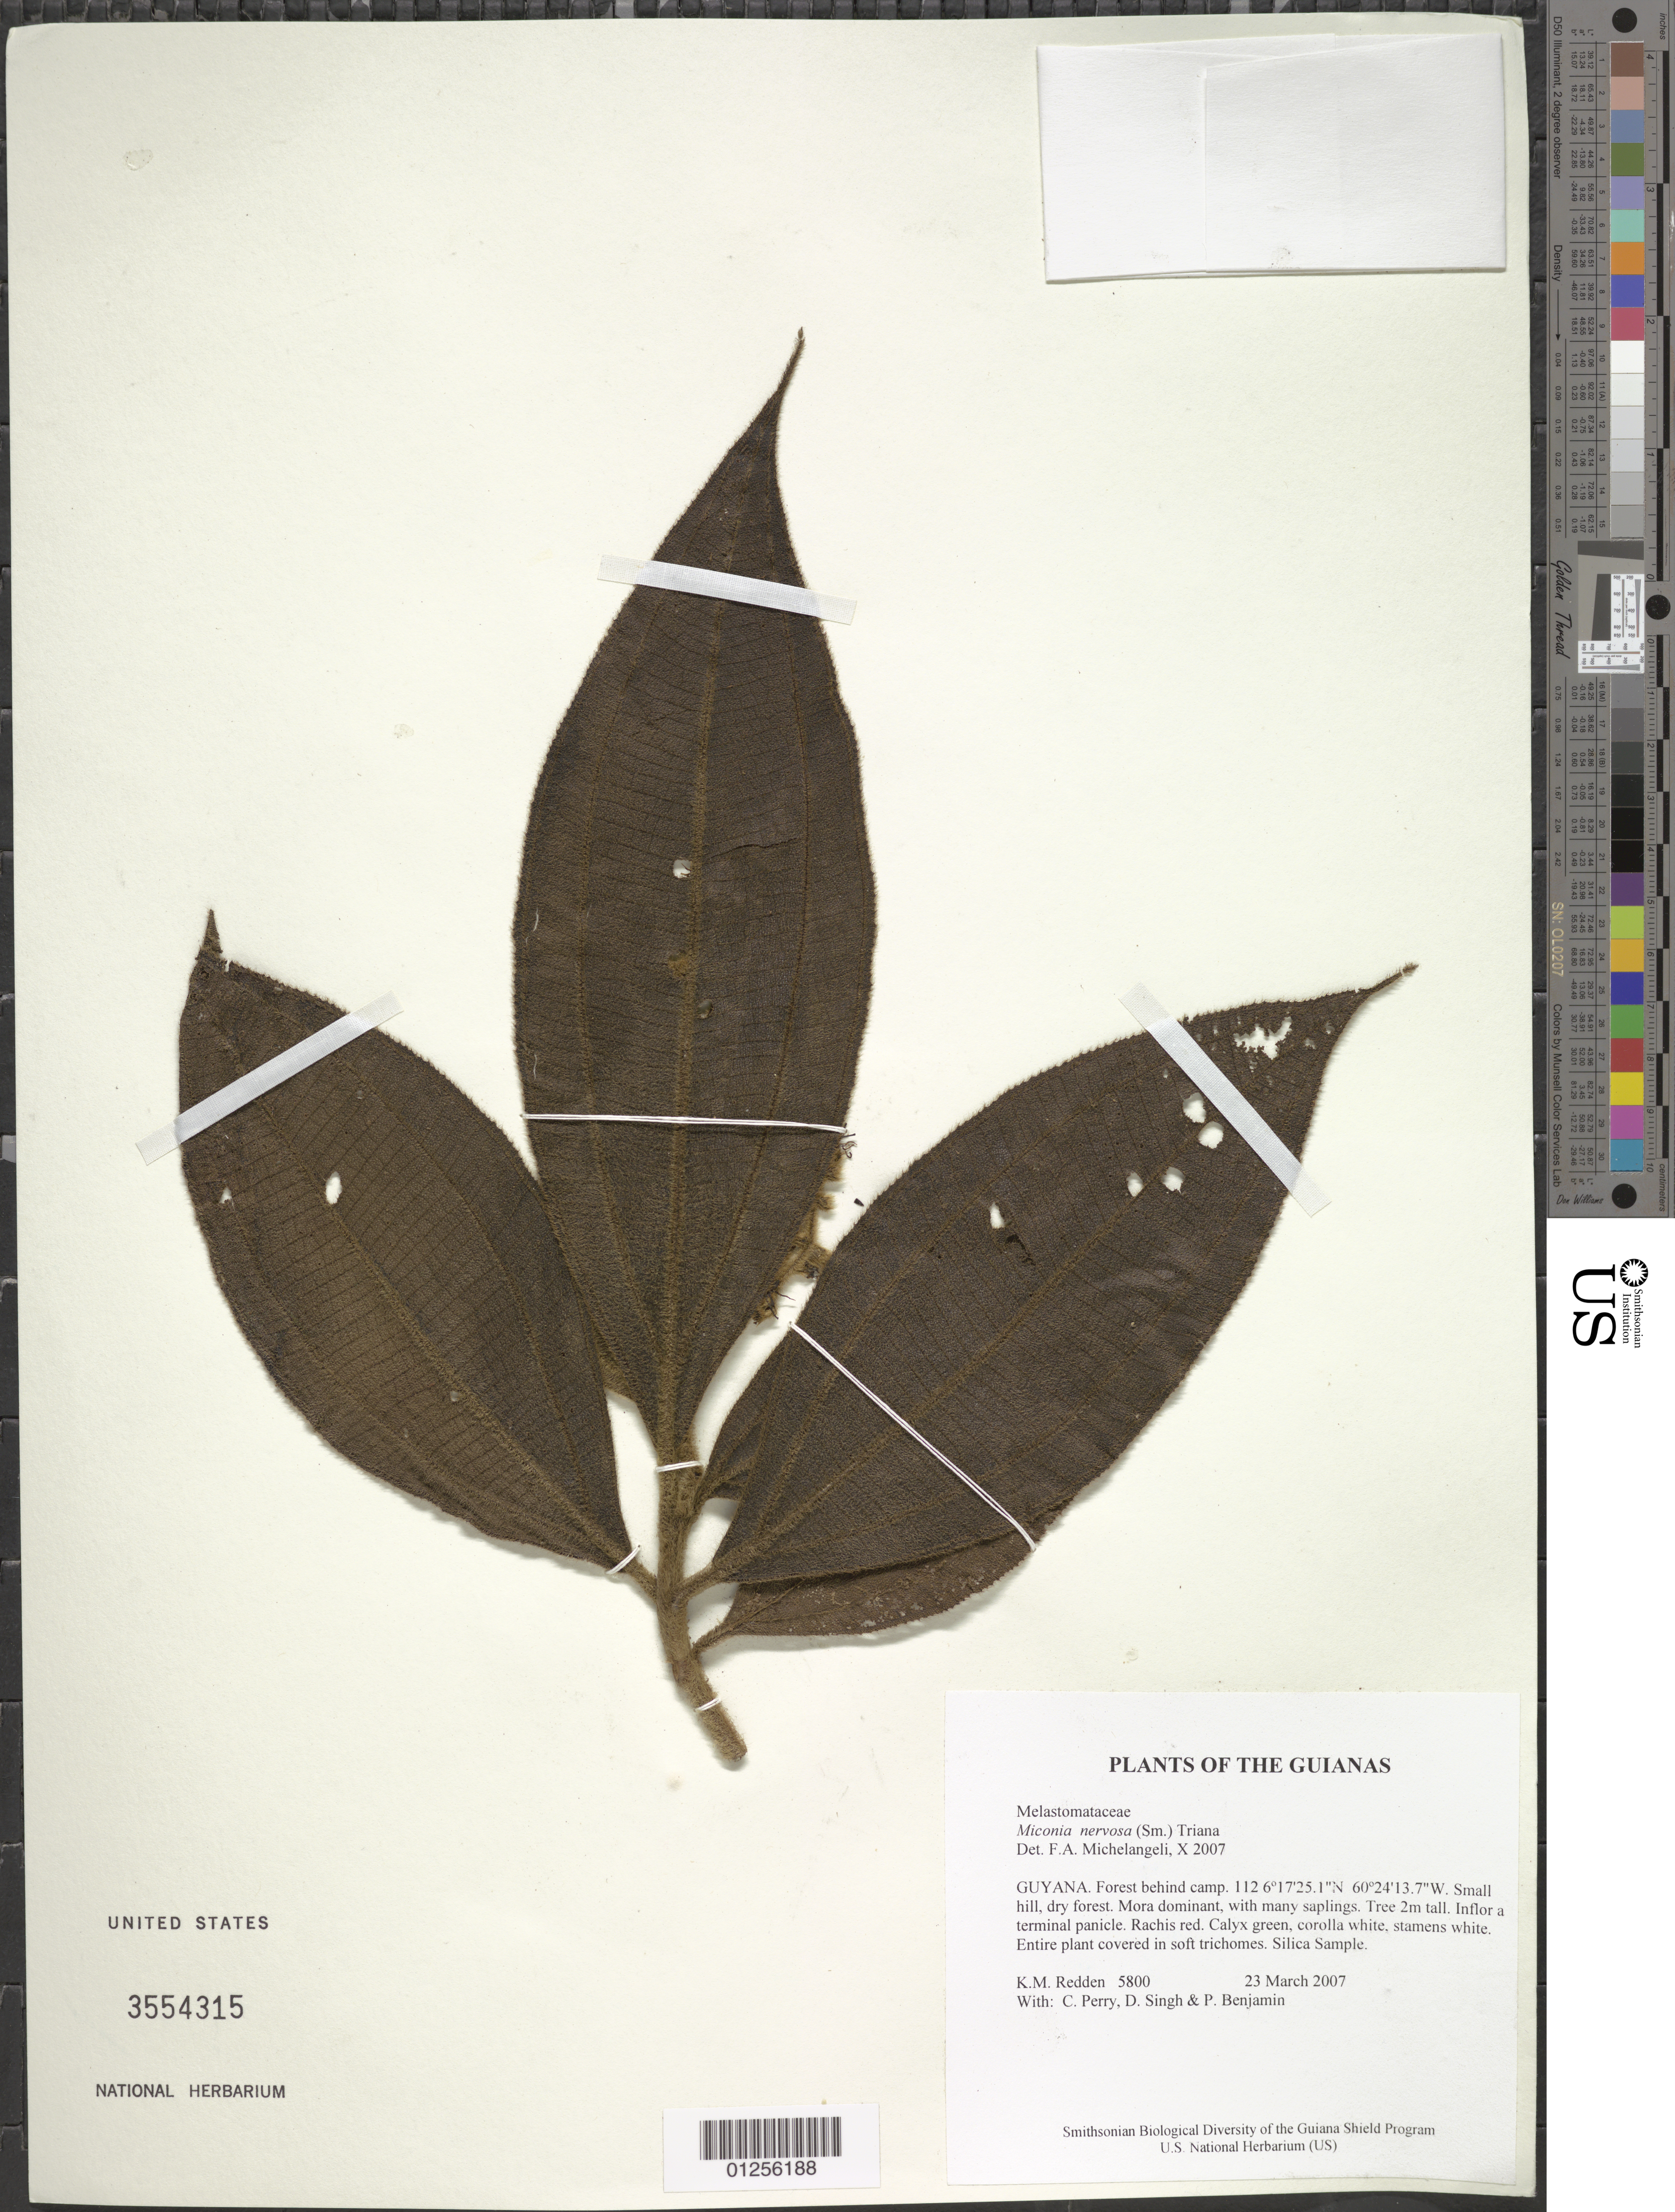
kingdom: Plantae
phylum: Tracheophyta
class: Magnoliopsida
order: Myrtales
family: Melastomataceae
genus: Miconia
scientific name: Miconia nervosa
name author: (Sm.) Triana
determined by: Michelangeli, F. A.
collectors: K. M. Redden, C. Perry, D. Singh & P. Benjamin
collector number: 5800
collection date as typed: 23 March 2007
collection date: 2007-03-23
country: Guyana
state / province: Cuyuni-Mazaruni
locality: Forest behind camp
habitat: Small hill, dry forest. Mora dominant, with many saplings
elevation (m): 112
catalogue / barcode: US 3554315